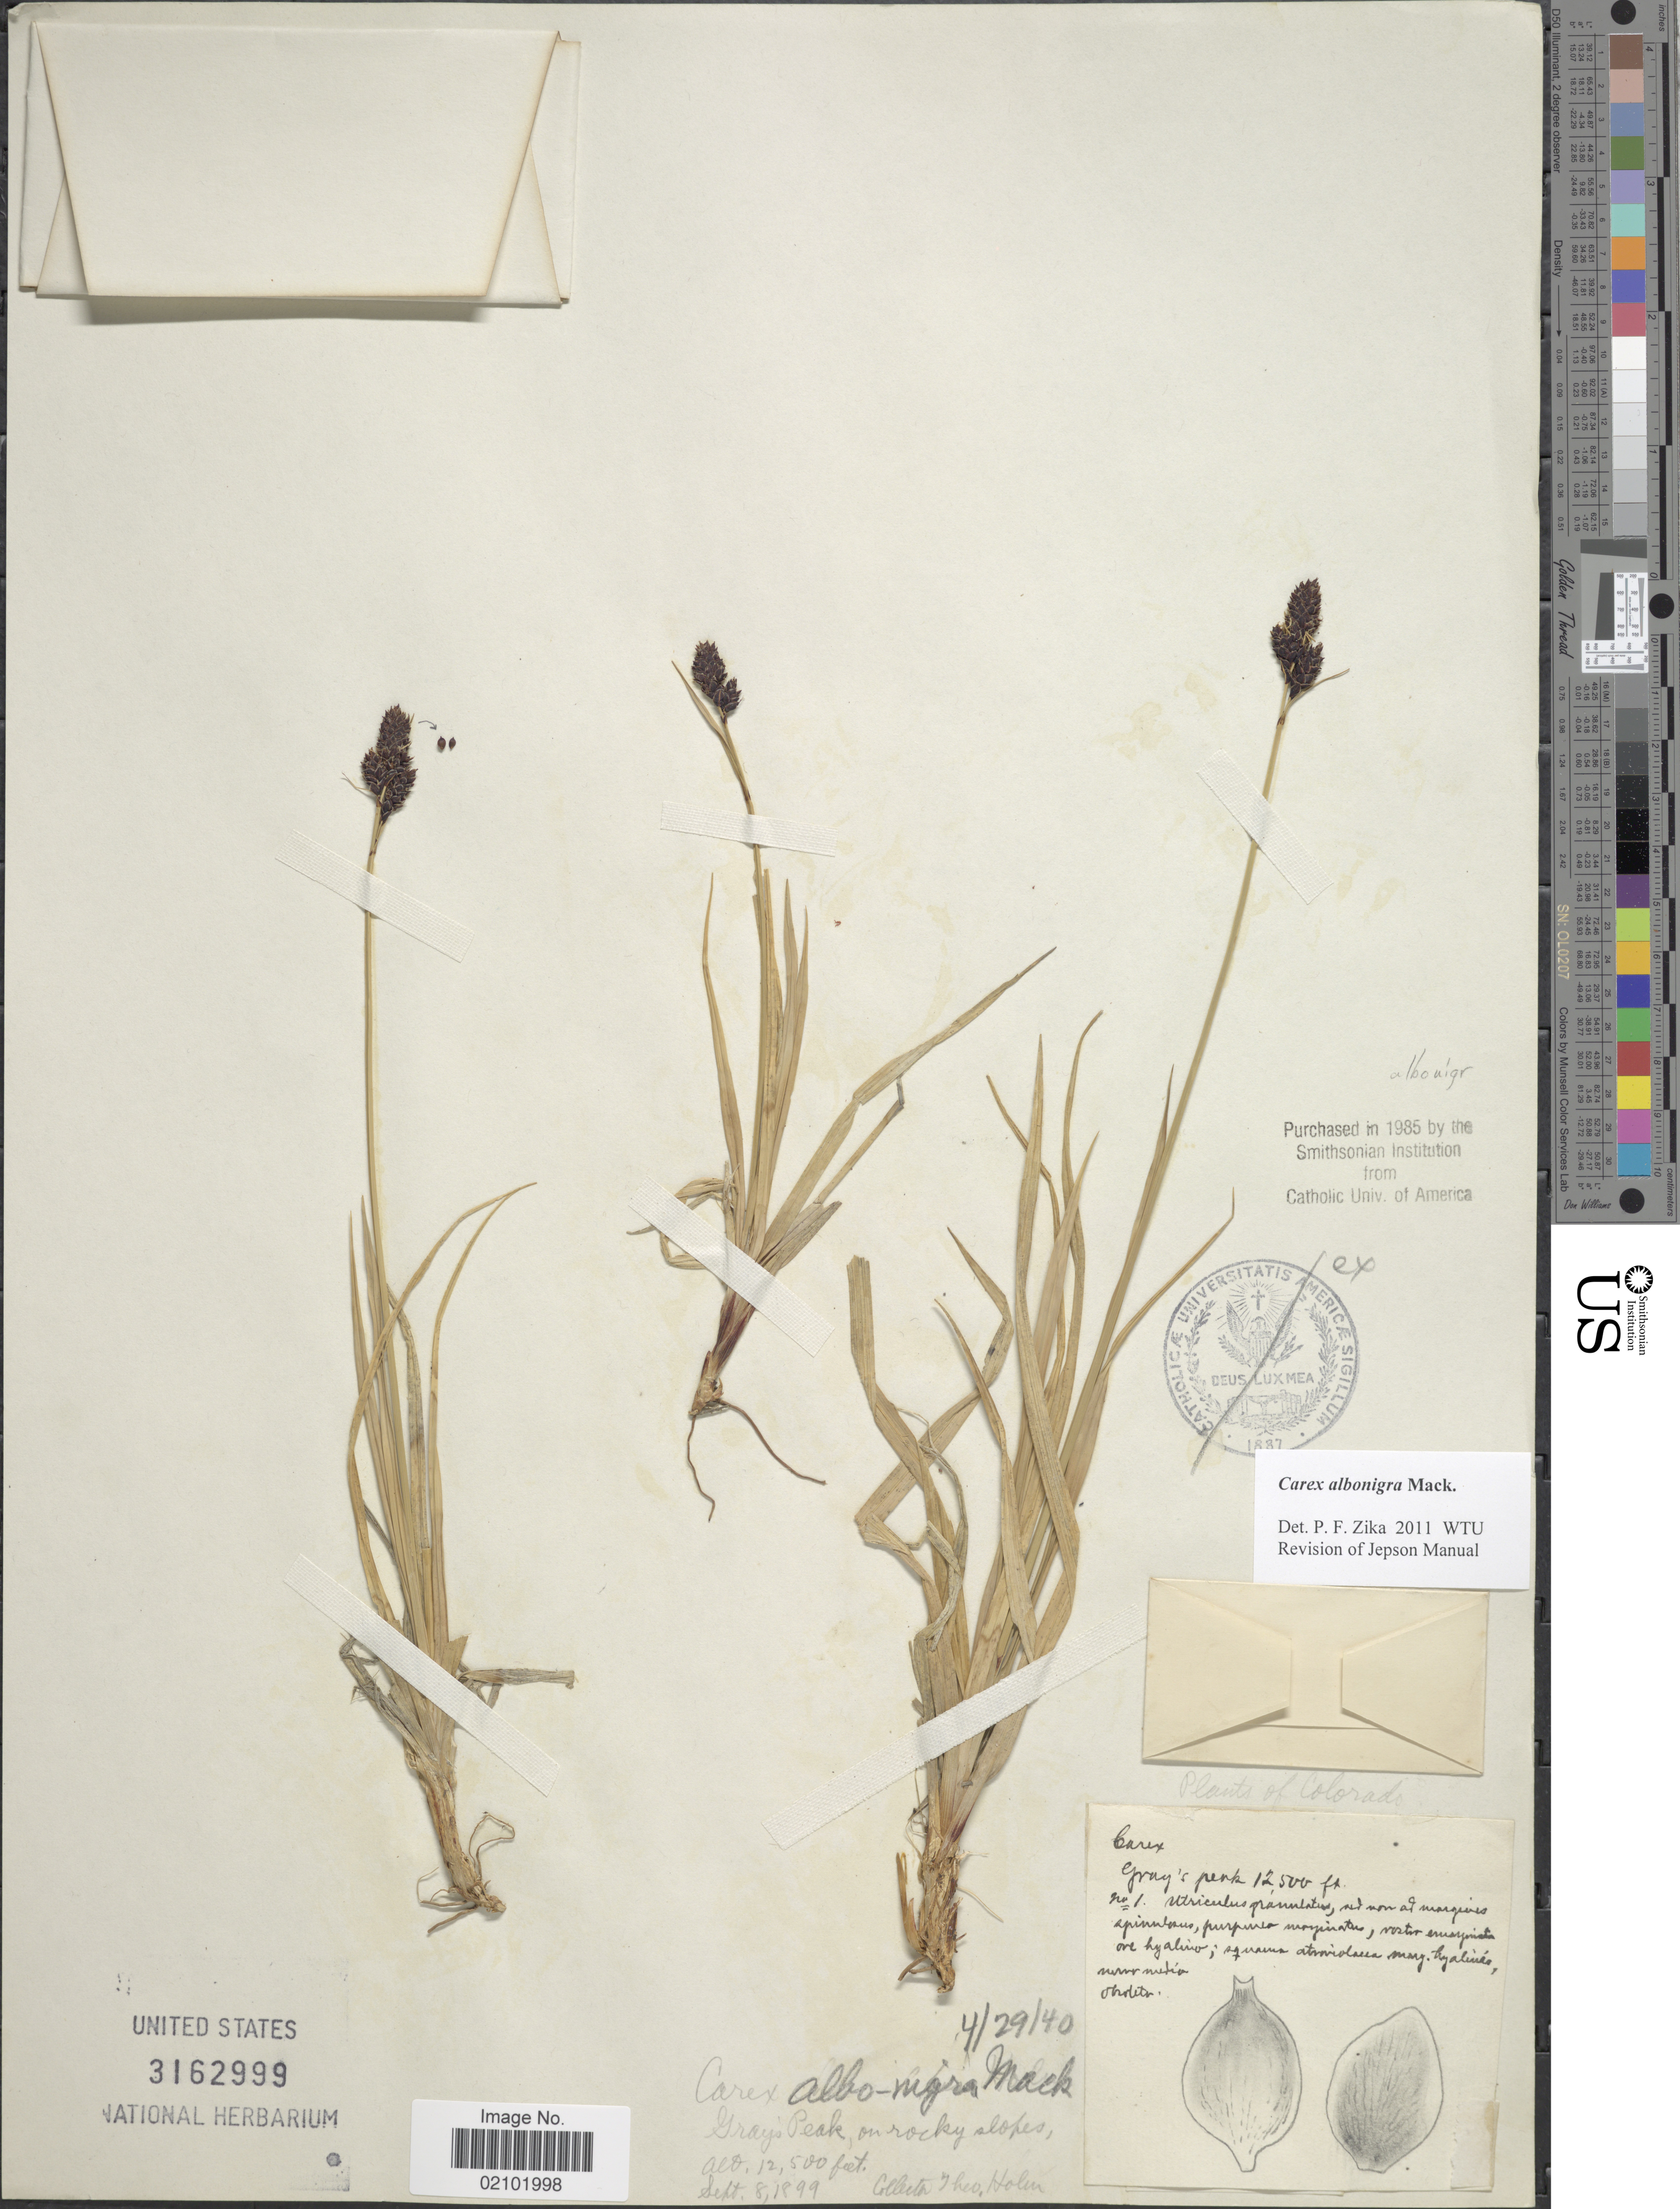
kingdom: Plantae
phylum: Tracheophyta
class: Liliopsida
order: Poales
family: Cyperaceae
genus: Carex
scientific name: Carex albonigra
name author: Mack.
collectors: H. T. Holm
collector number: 1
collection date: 1899-09-08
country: United States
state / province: Colorado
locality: Gray's Peak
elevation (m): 3810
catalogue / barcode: US 3162999